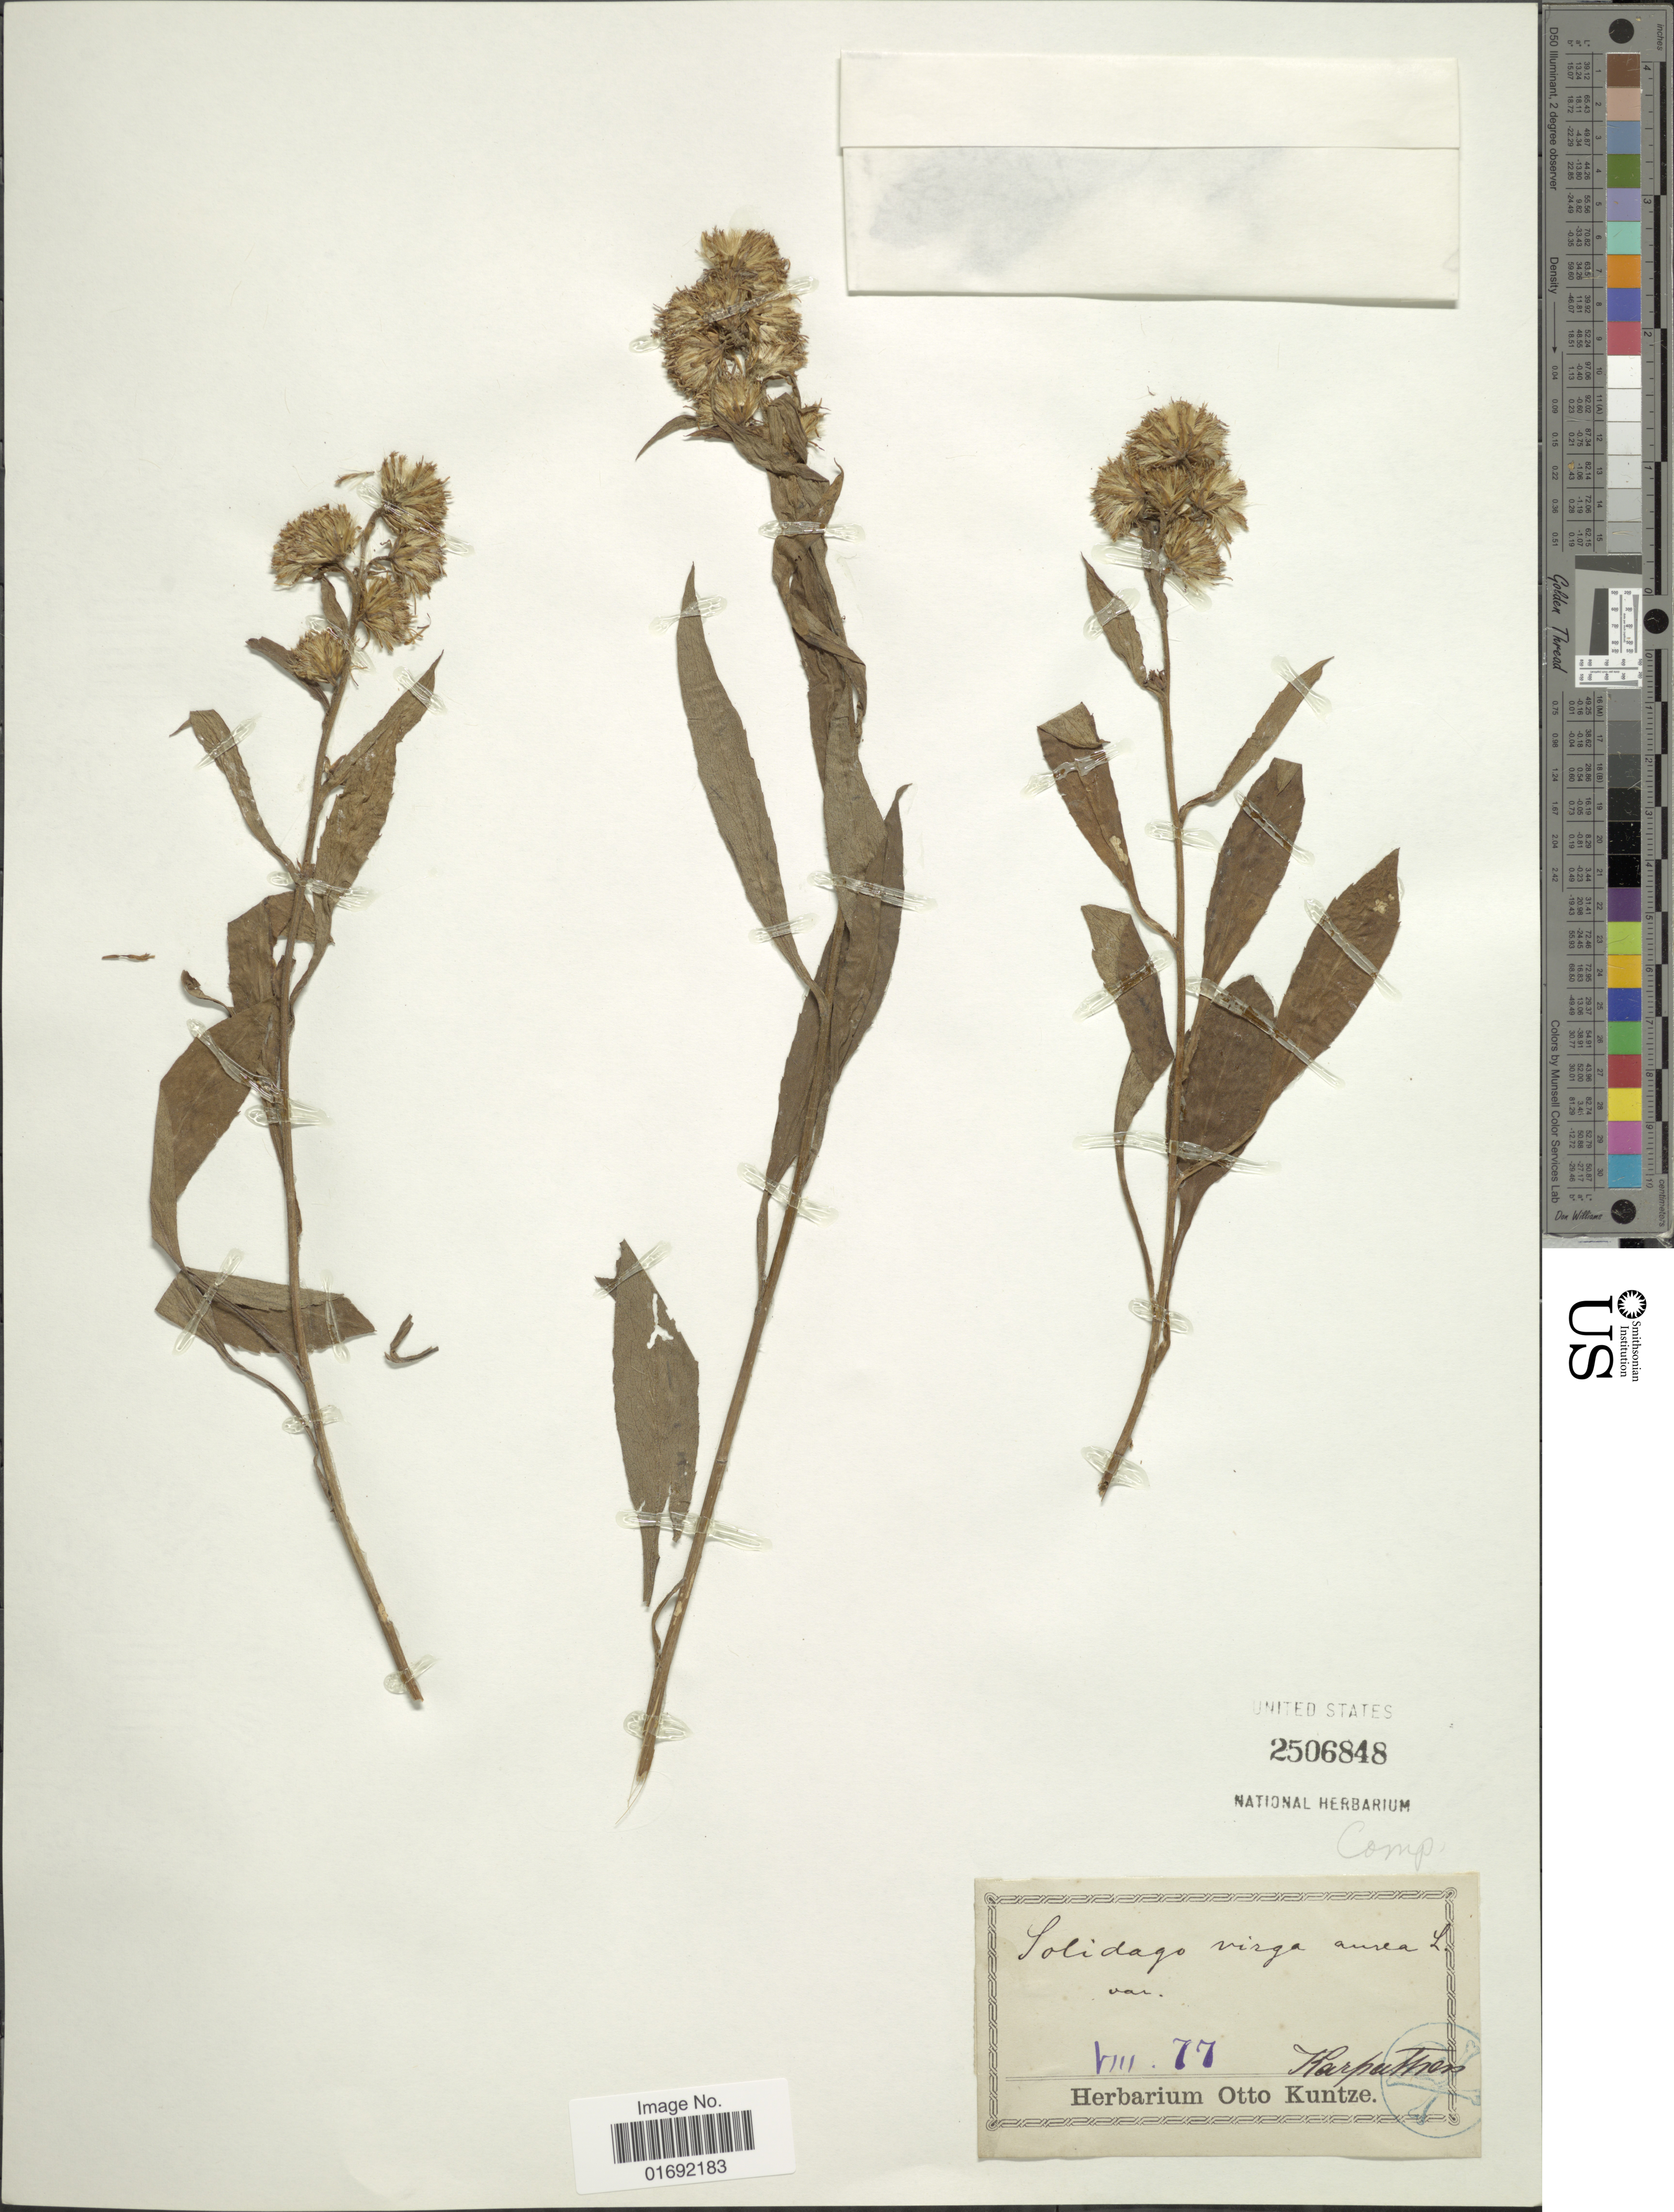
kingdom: Plantae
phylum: Tracheophyta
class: Magnoliopsida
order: Asterales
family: Asteraceae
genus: Solidago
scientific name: Solidago virgaurea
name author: L.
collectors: ex herb. Otto Kuntze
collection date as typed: Transcribed d/m/y: /8/77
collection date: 1877-08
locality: Karpathen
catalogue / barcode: US 2506848